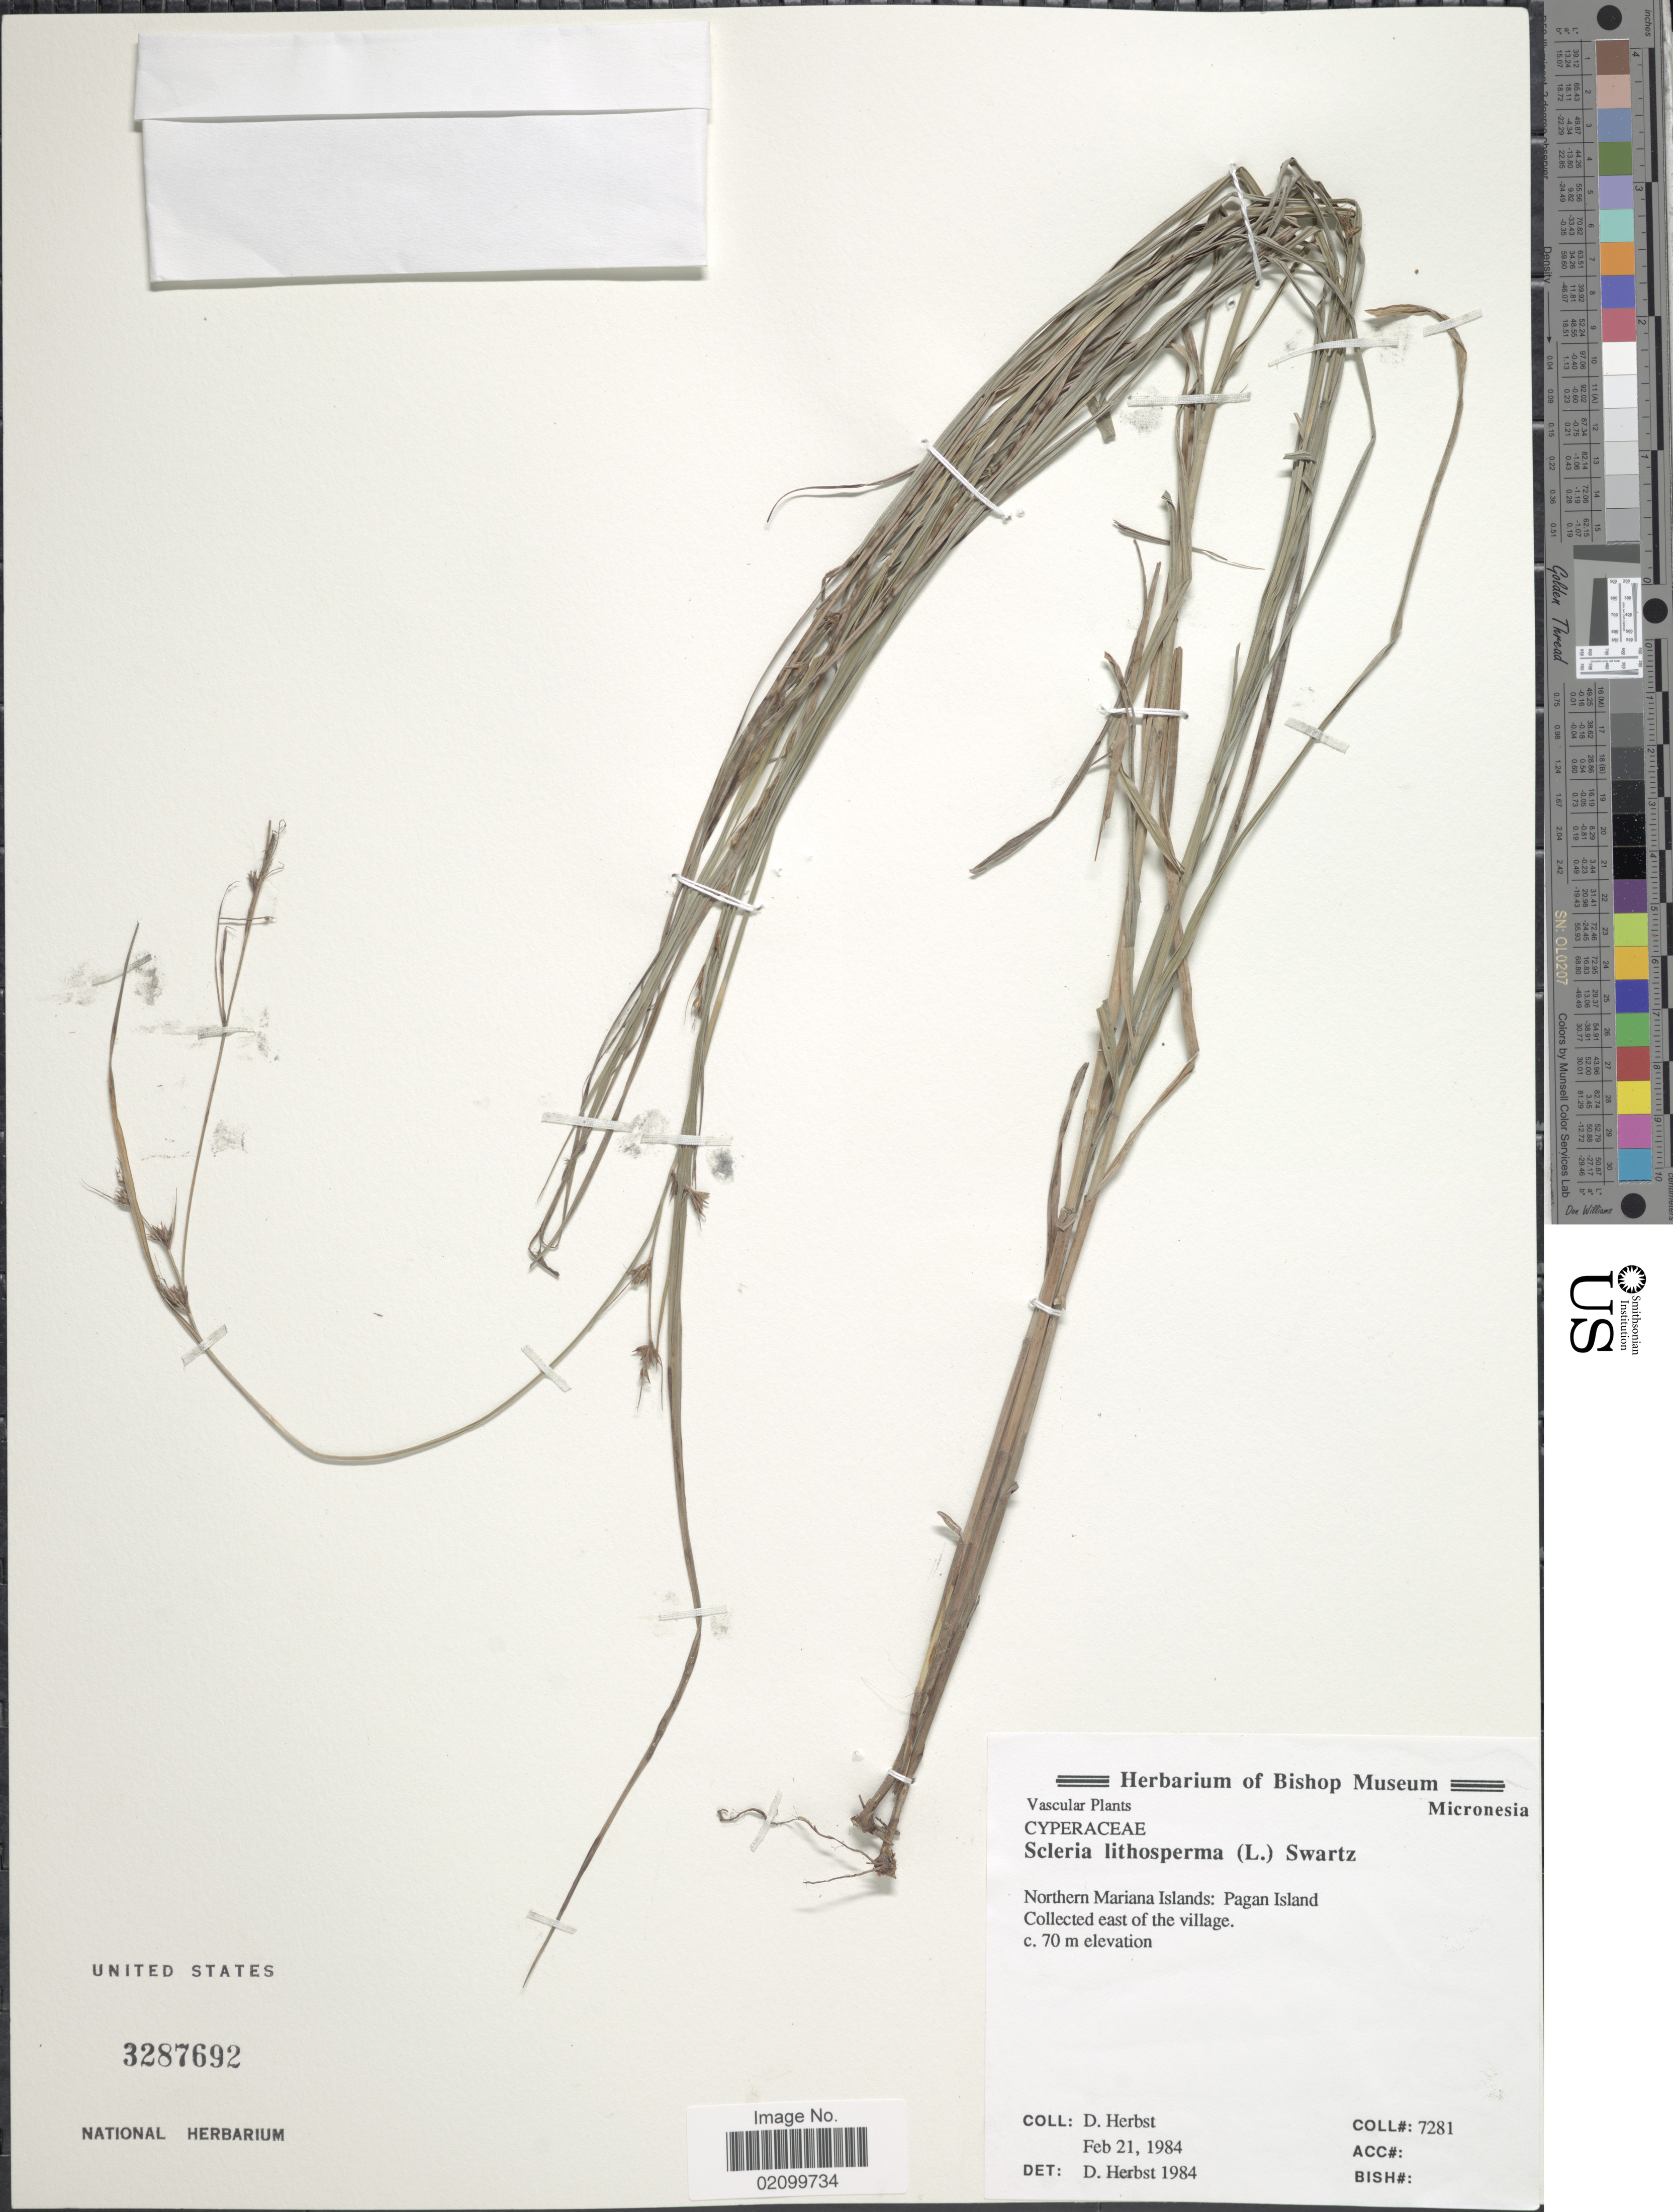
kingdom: Plantae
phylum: Tracheophyta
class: Liliopsida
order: Poales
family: Cyperaceae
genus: Scleria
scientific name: Scleria lithosperma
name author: (L.) Sw.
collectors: D. Herbst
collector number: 7281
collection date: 1984-02-21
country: Northern Mariana Islands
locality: Pagan Island, east of the village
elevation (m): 70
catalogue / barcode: US 3287692